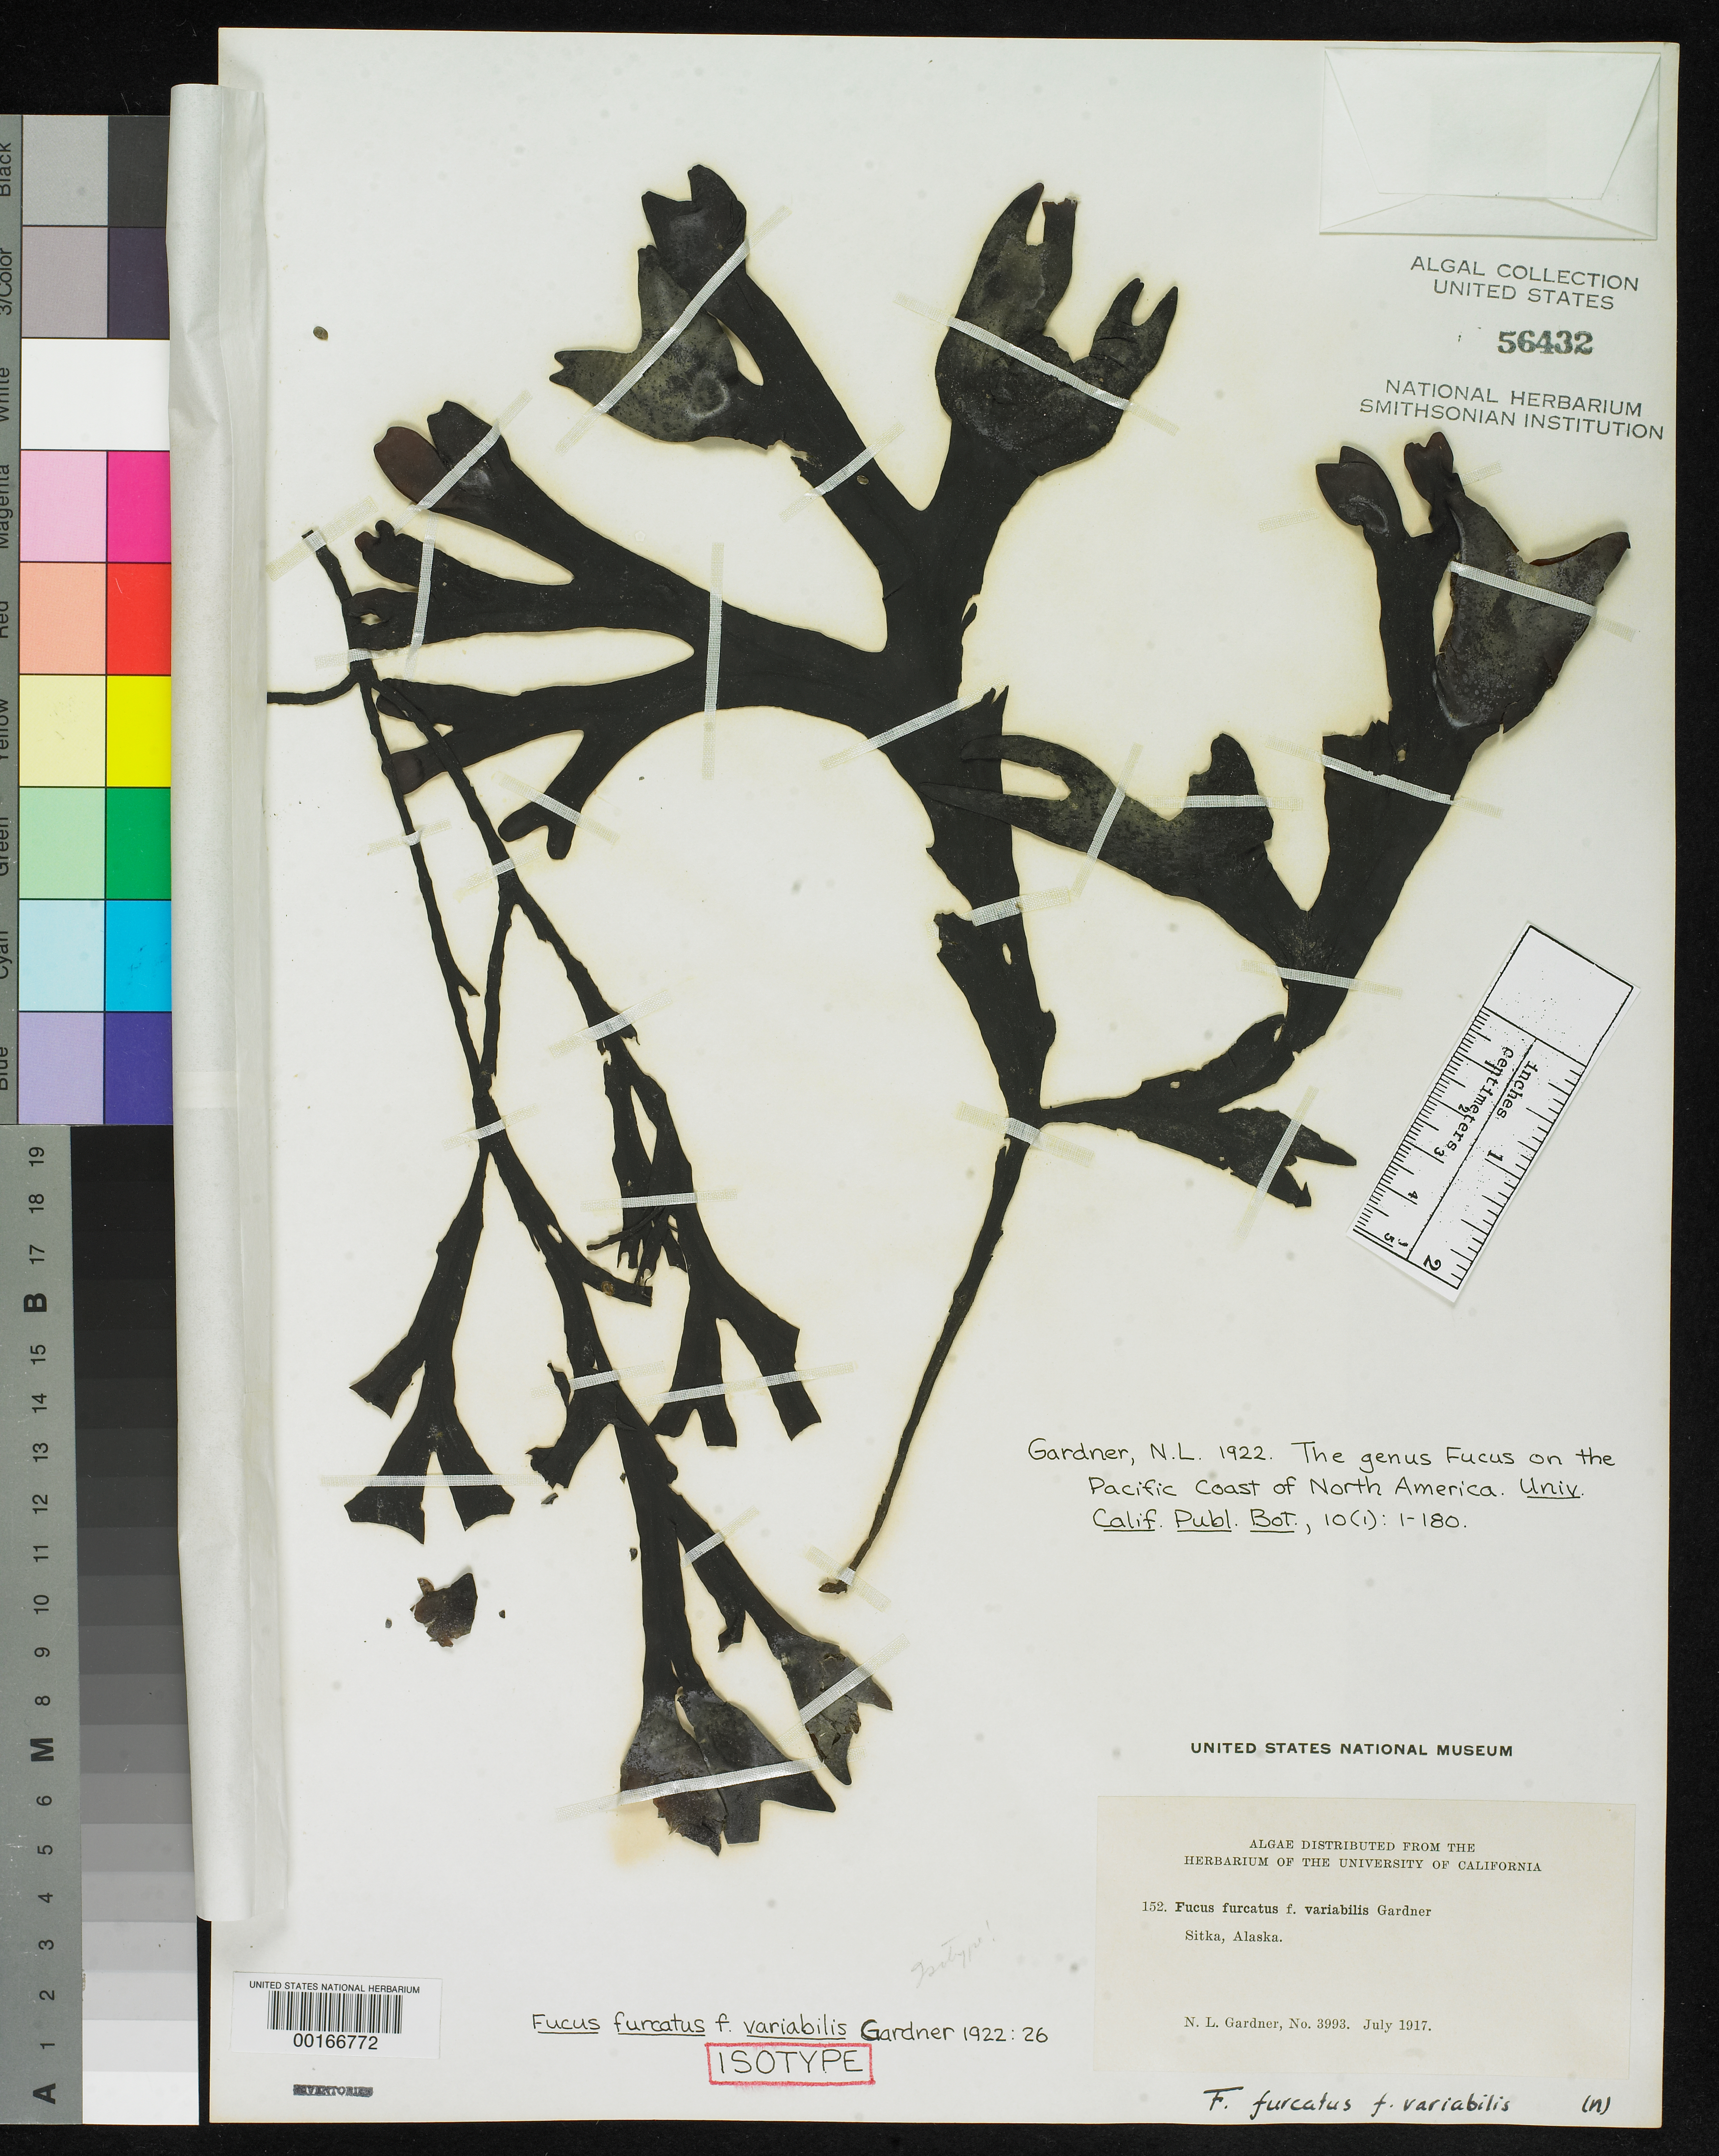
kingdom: Chromista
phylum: Ochrophyta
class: Phaeophyceae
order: Fucales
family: Fucaceae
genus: Fucus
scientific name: Fucus furcatus f. variabilis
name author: N.L. Gardner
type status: Isotype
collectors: N. Gardner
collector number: NLG 3993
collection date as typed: Jul 1917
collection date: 1917-07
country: United States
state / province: Alaska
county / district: Sitka Division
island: Baranof Island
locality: Sitka.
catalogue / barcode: US 56432